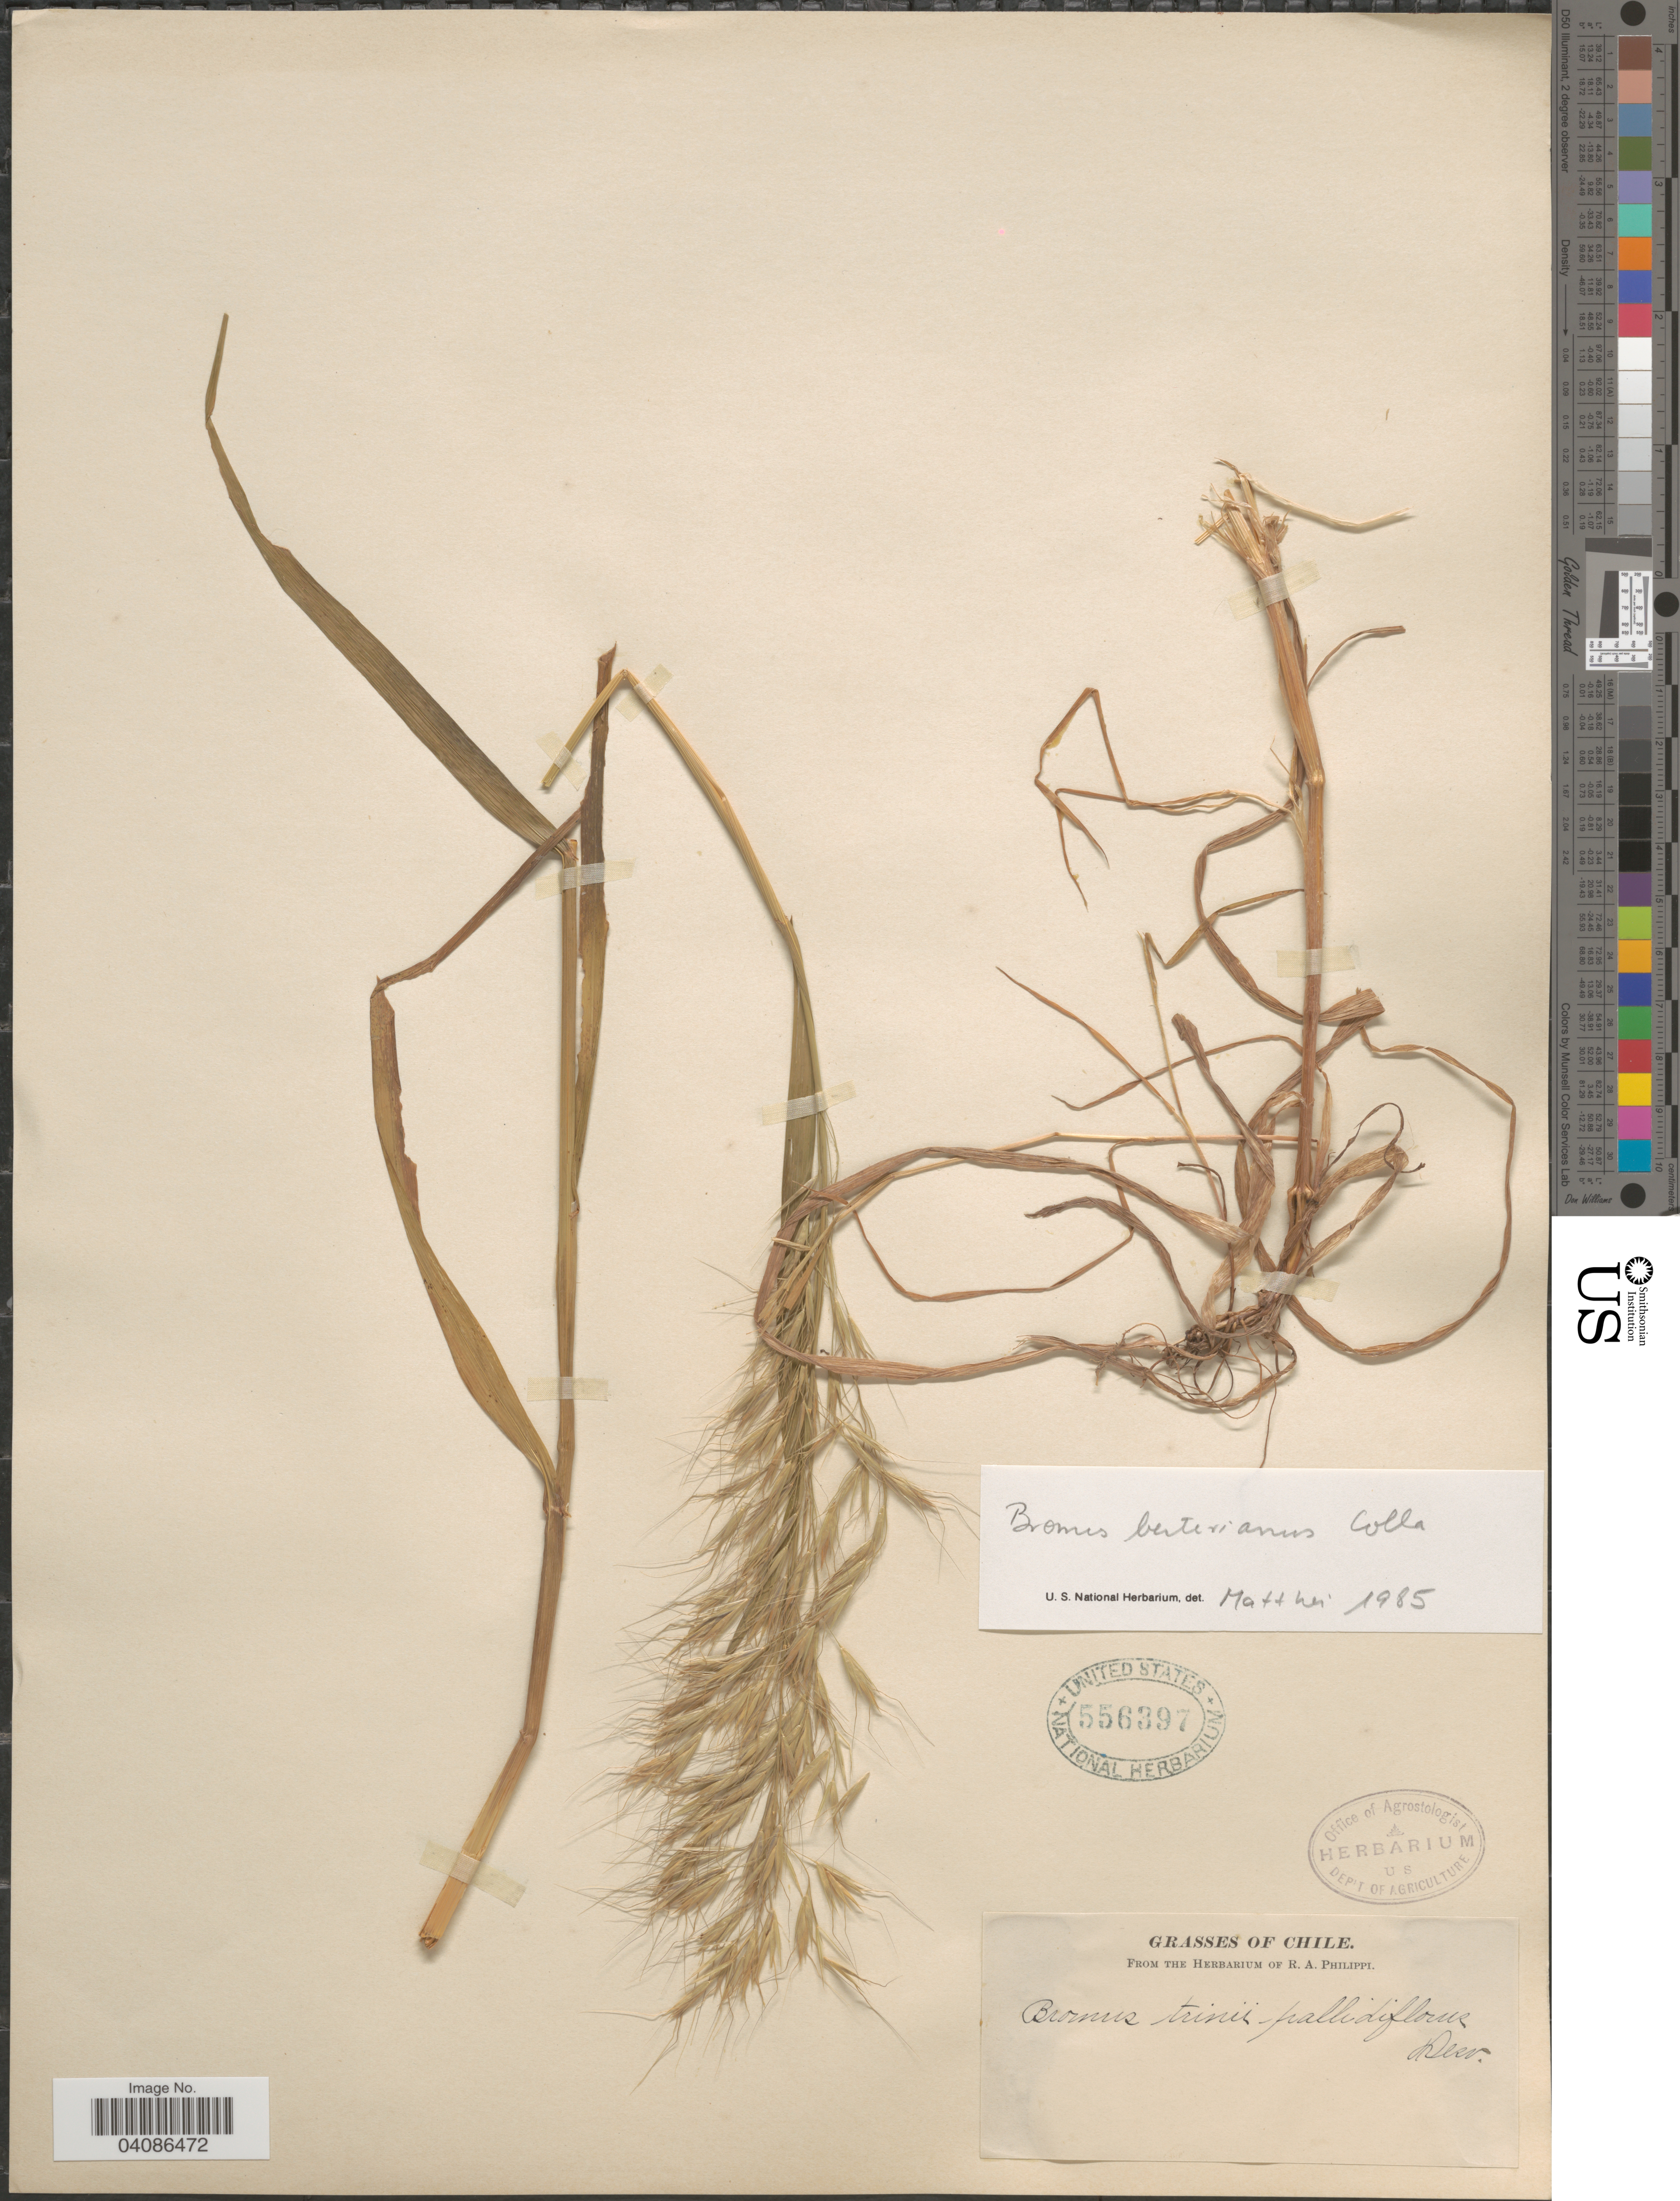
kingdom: Plantae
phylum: Tracheophyta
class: Liliopsida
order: Poales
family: Poaceae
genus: Bromus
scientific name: Bromus berteroanus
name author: Colla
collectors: ex. herb. R.A. Philippi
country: Chile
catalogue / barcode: US 556397